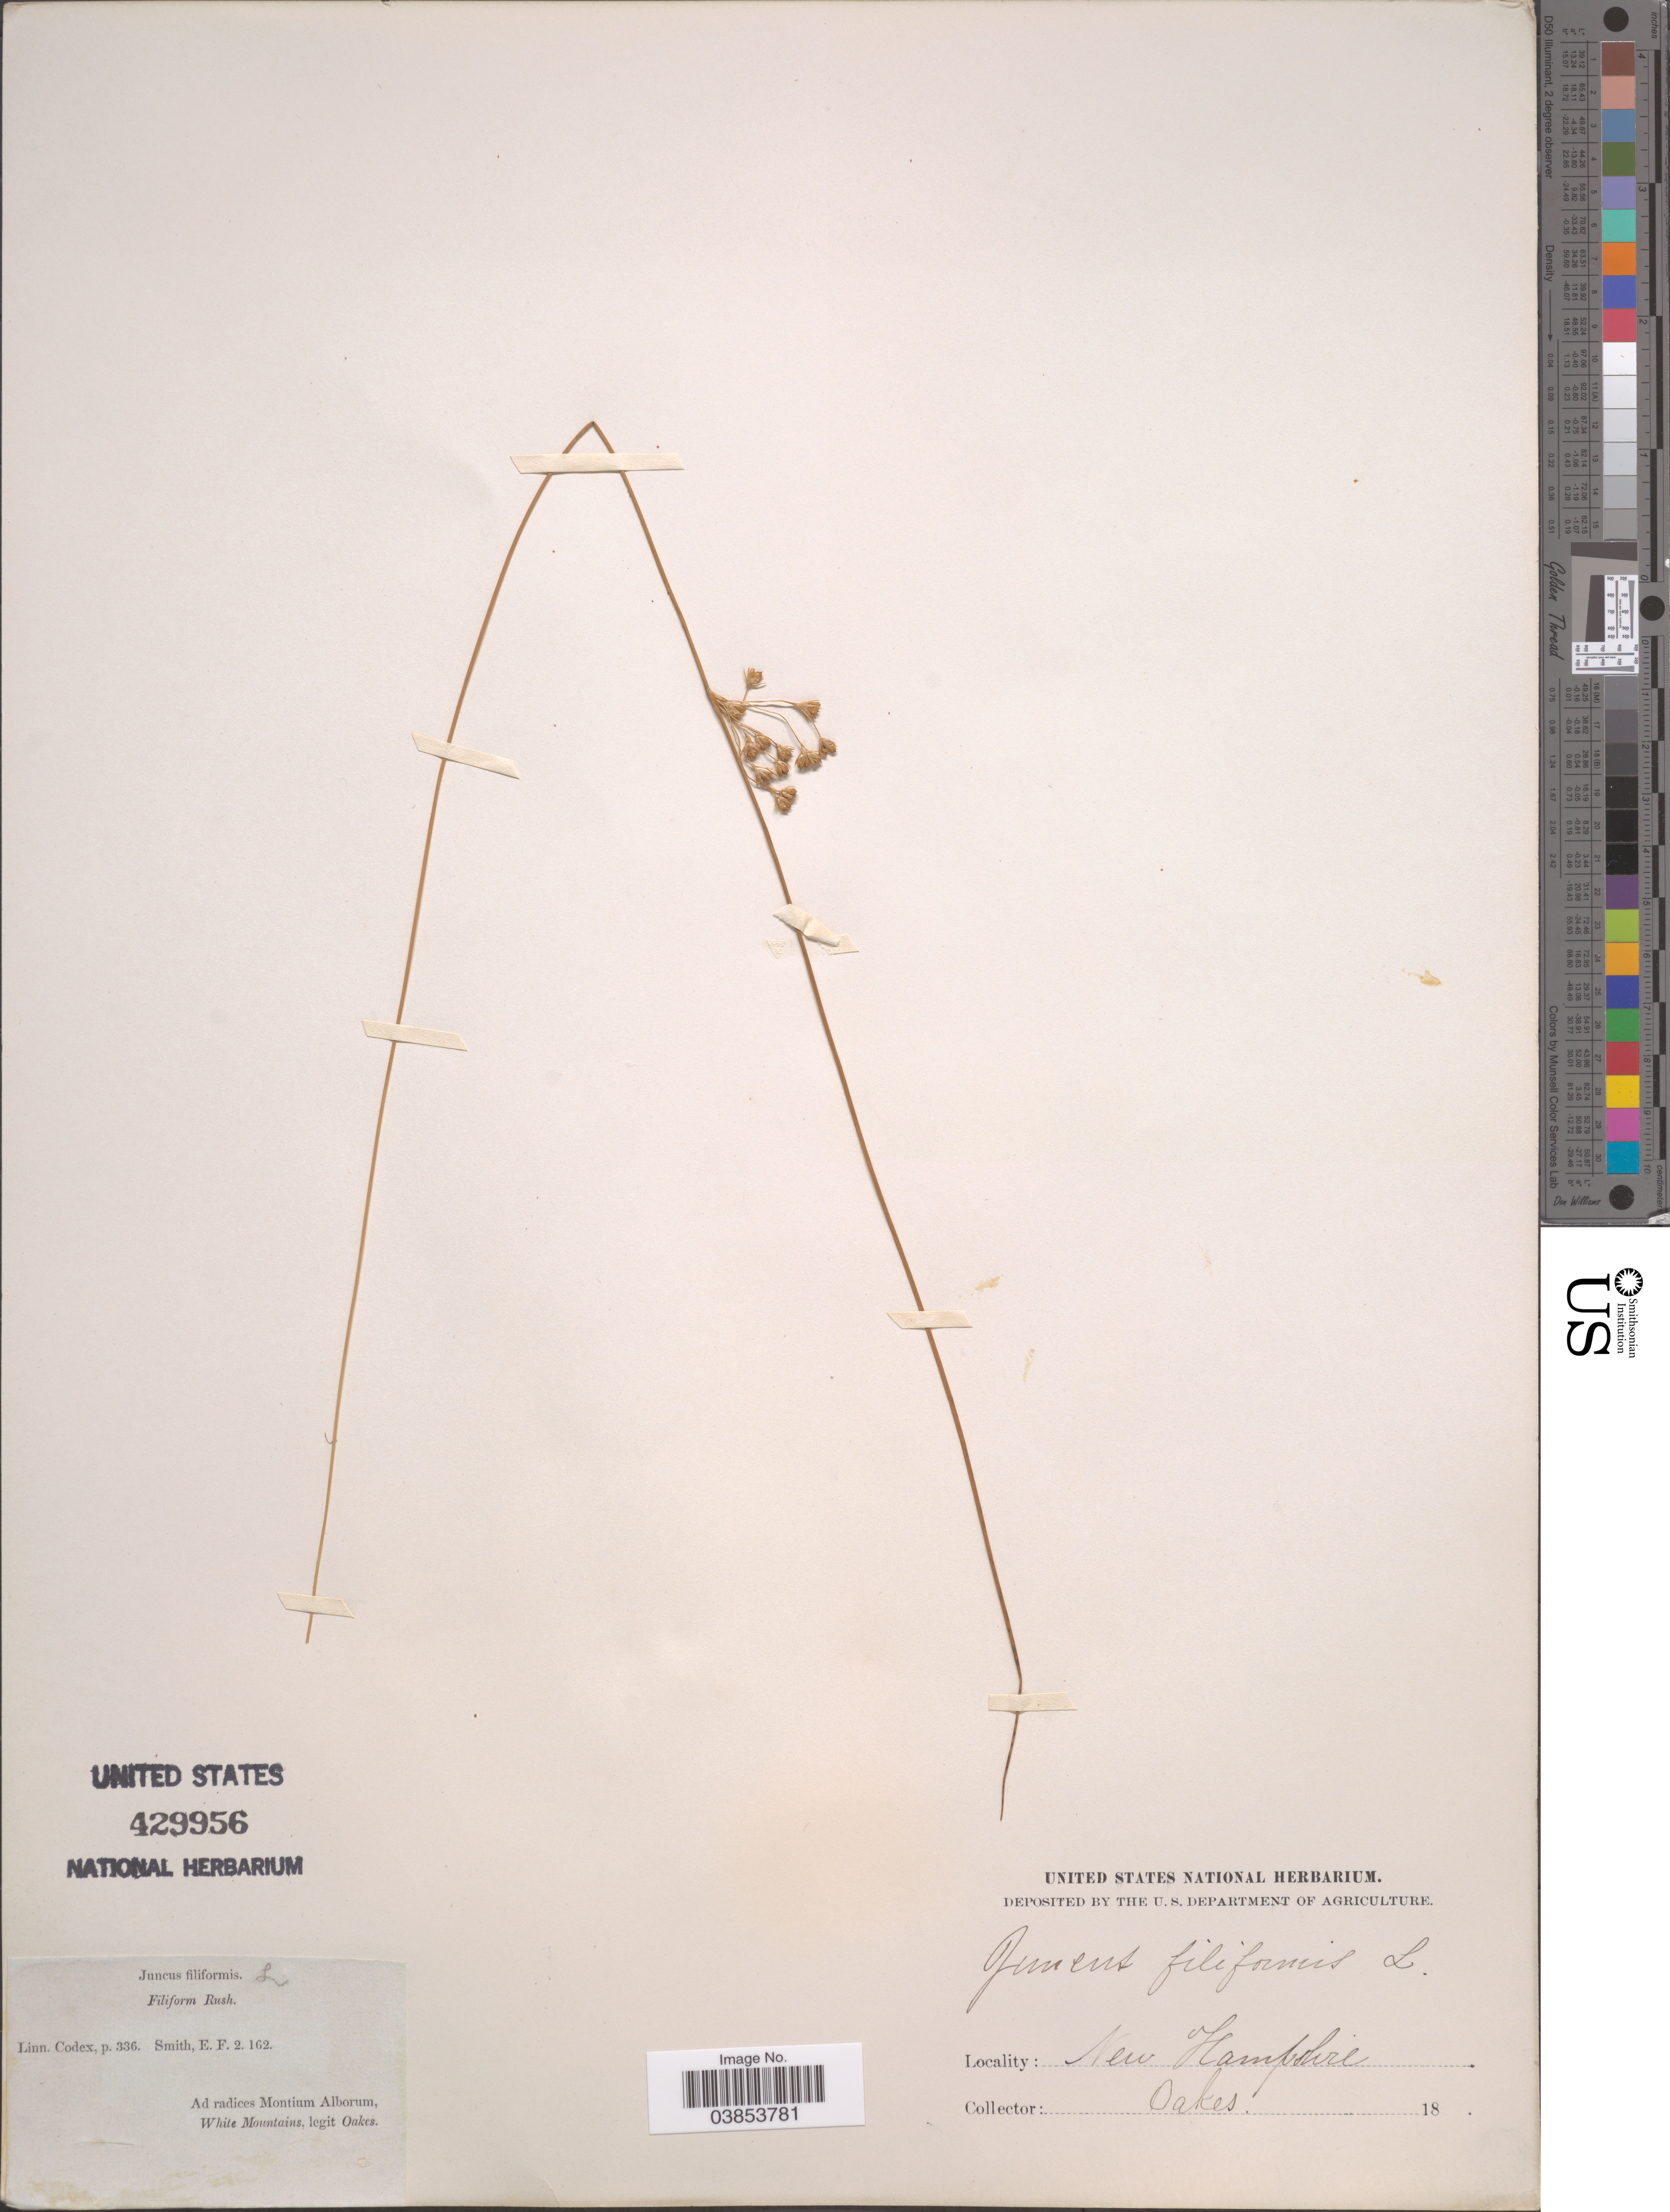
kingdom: Plantae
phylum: Tracheophyta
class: Liliopsida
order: Poales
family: Juncaceae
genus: Juncus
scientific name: Juncus filiformis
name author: L.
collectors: -. Oakes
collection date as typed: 18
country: United States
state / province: New Hampshire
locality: Ad radices Montium Alborum, White Mountains.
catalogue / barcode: US 429956